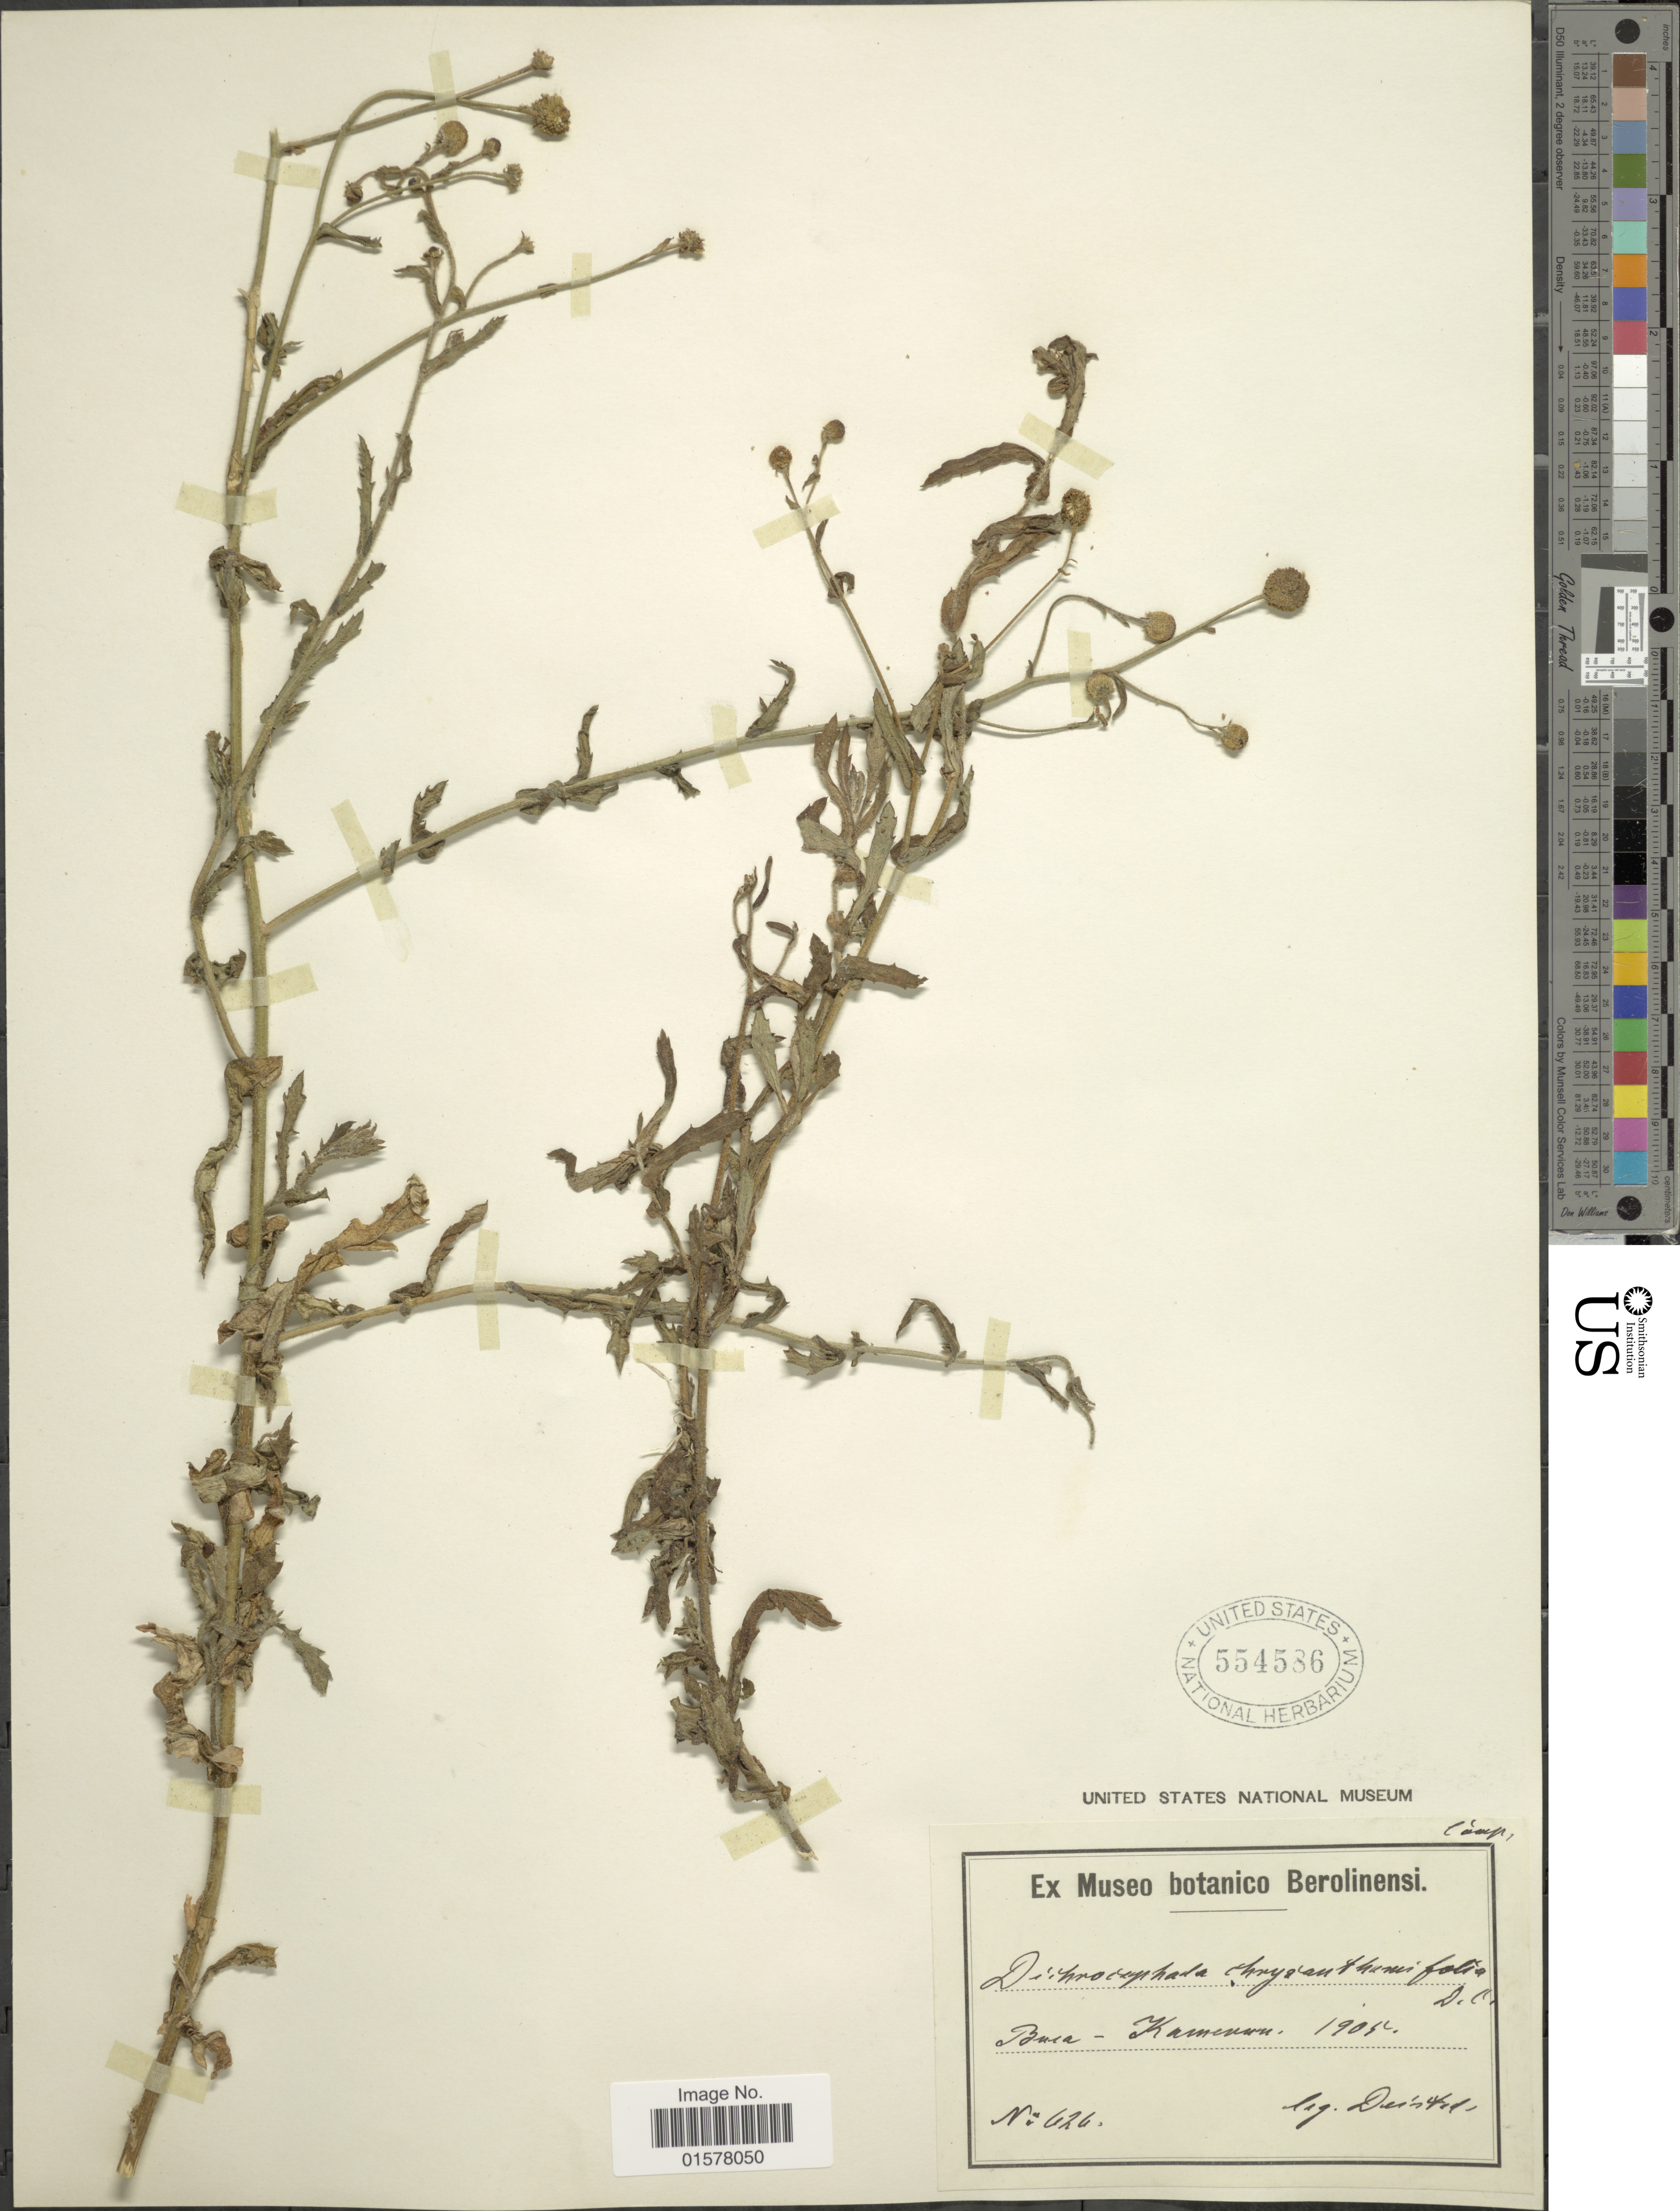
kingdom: Plantae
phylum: Tracheophyta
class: Magnoliopsida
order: Asterales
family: Asteraceae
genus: Dichrocephala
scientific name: Dichrocephala chrysanthemifolia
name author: (Blume) DC.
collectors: -. Deistad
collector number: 626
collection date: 1905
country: Cameroon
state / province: Sud-Ouest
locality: Buea, Kamerun.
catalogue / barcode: US 554586